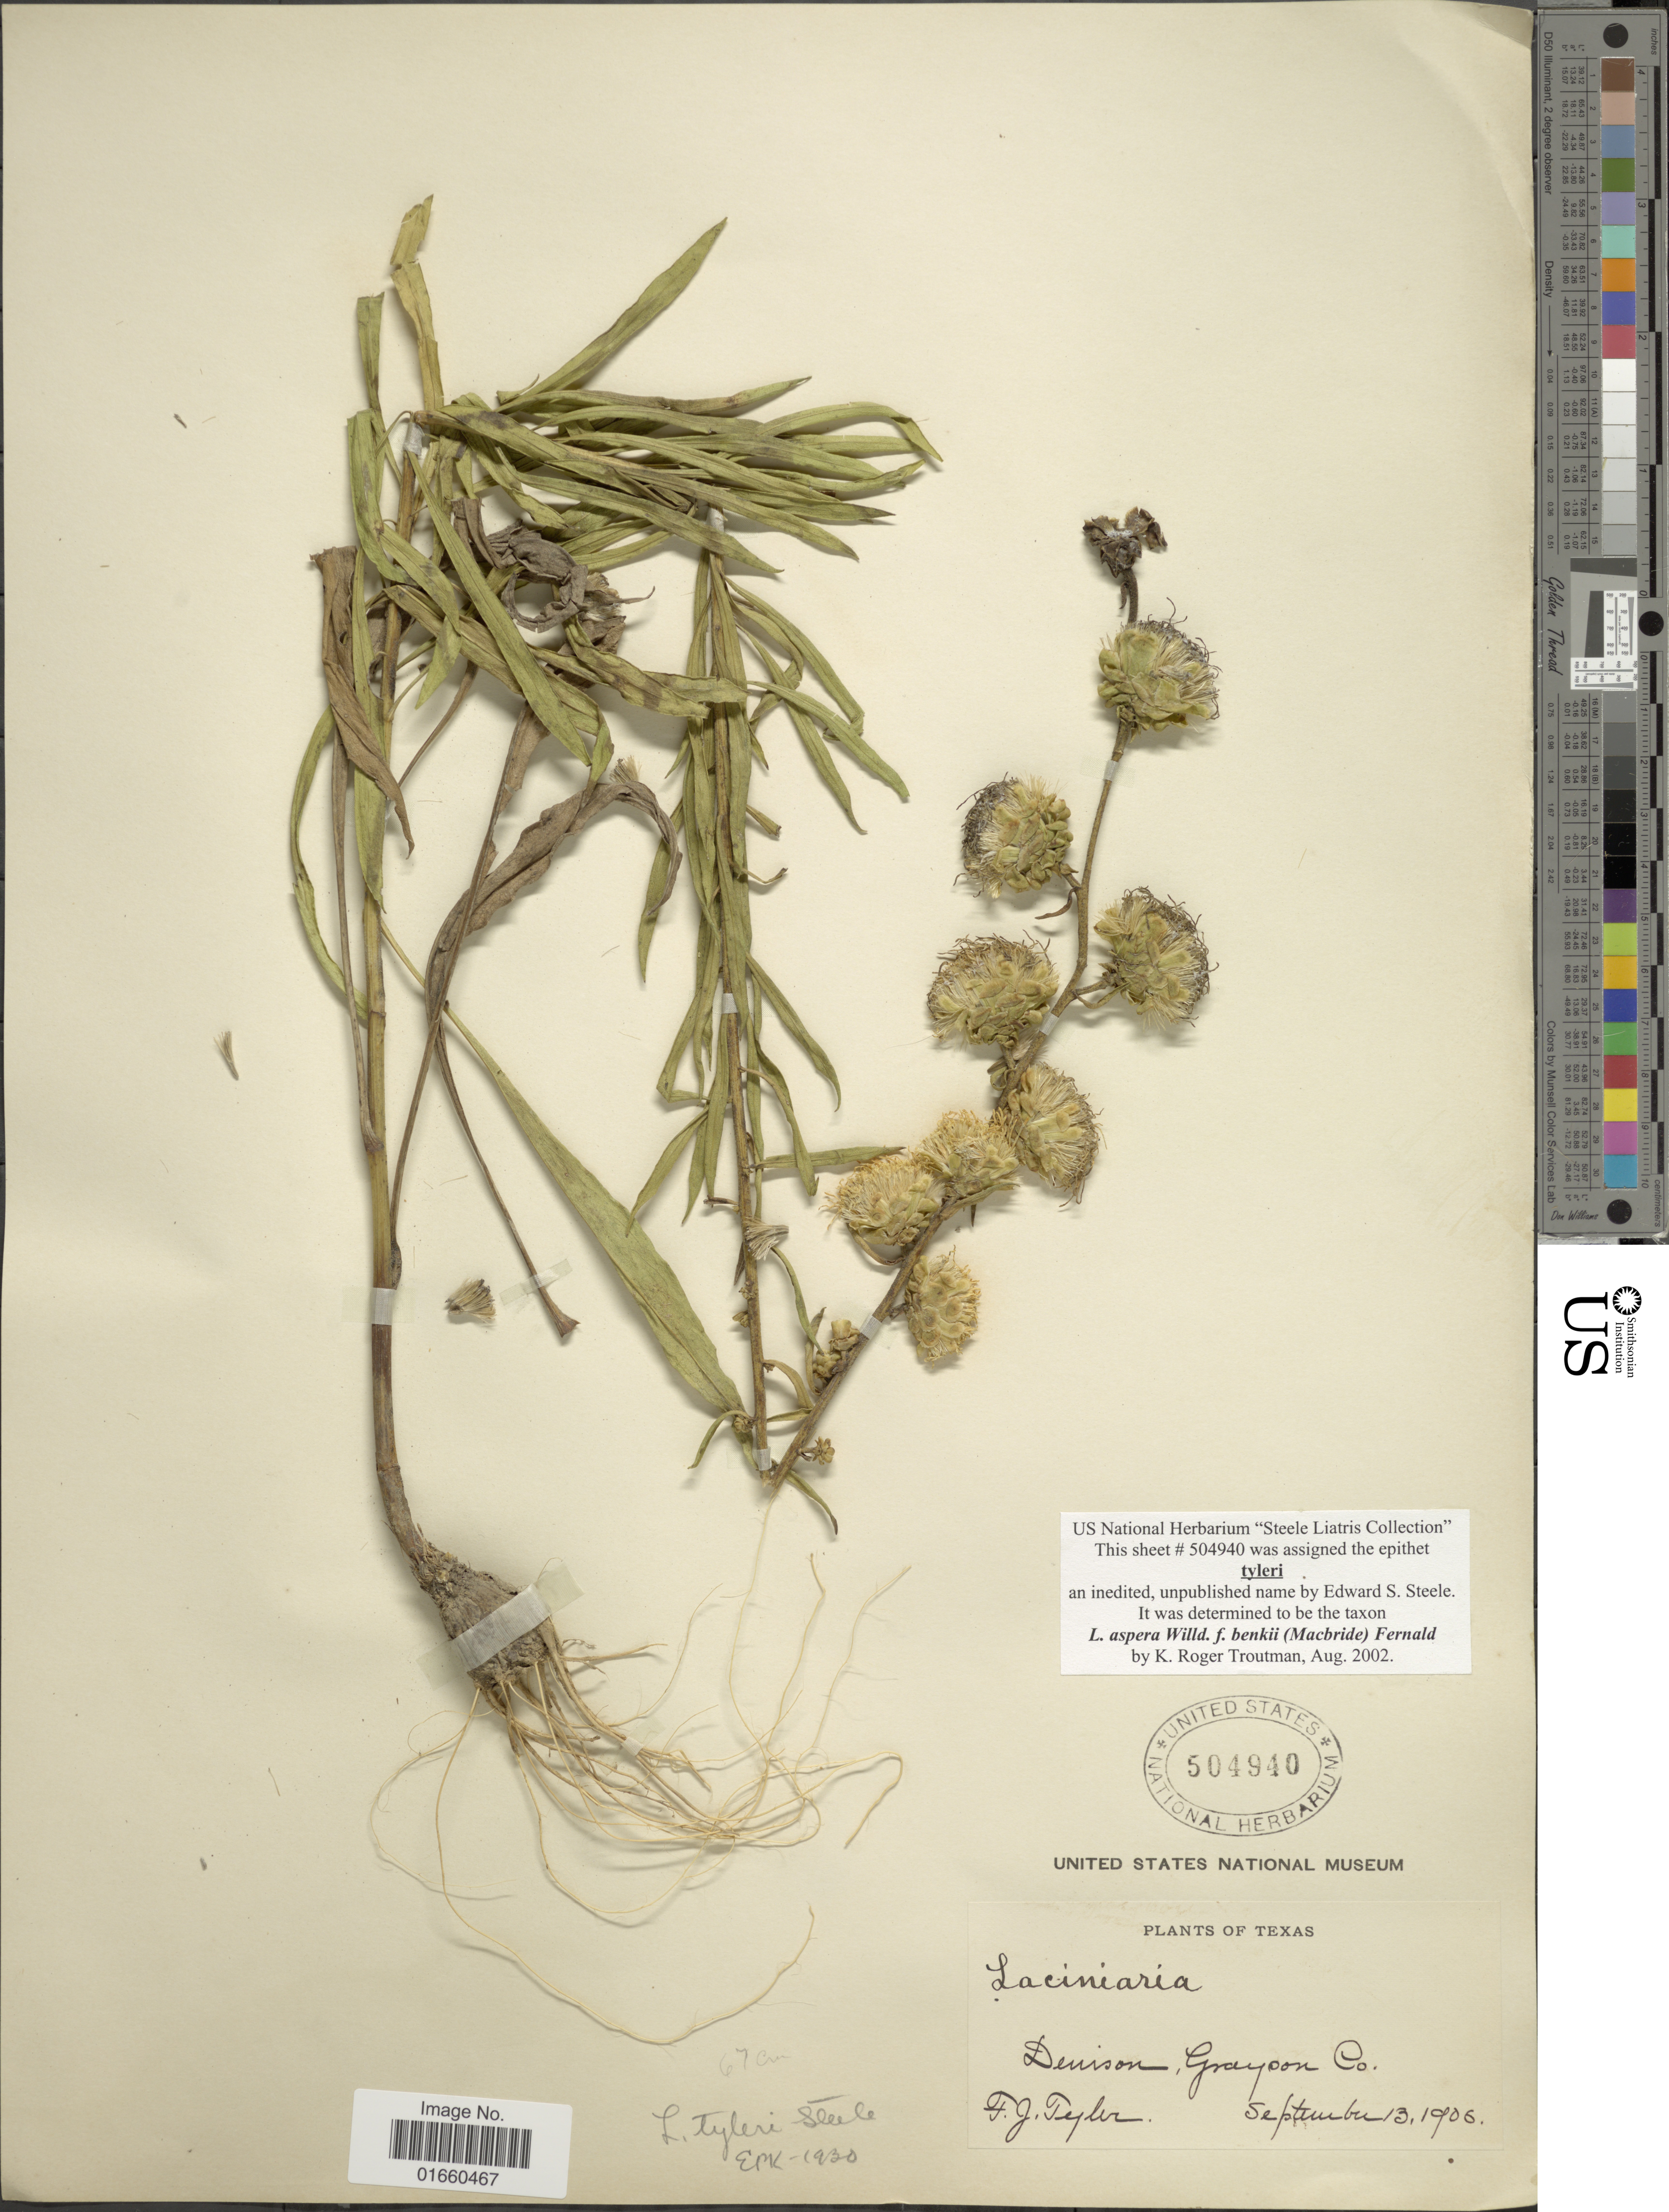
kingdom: Plantae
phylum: Tracheophyta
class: Magnoliopsida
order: Asterales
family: Asteraceae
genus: Liatris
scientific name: Liatris aspera f. benkii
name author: (J.F. Macbr.) Fernald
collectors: F. Tyler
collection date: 1906-09-13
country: United States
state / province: Texas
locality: Denison, Grayson Co.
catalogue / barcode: US 504940